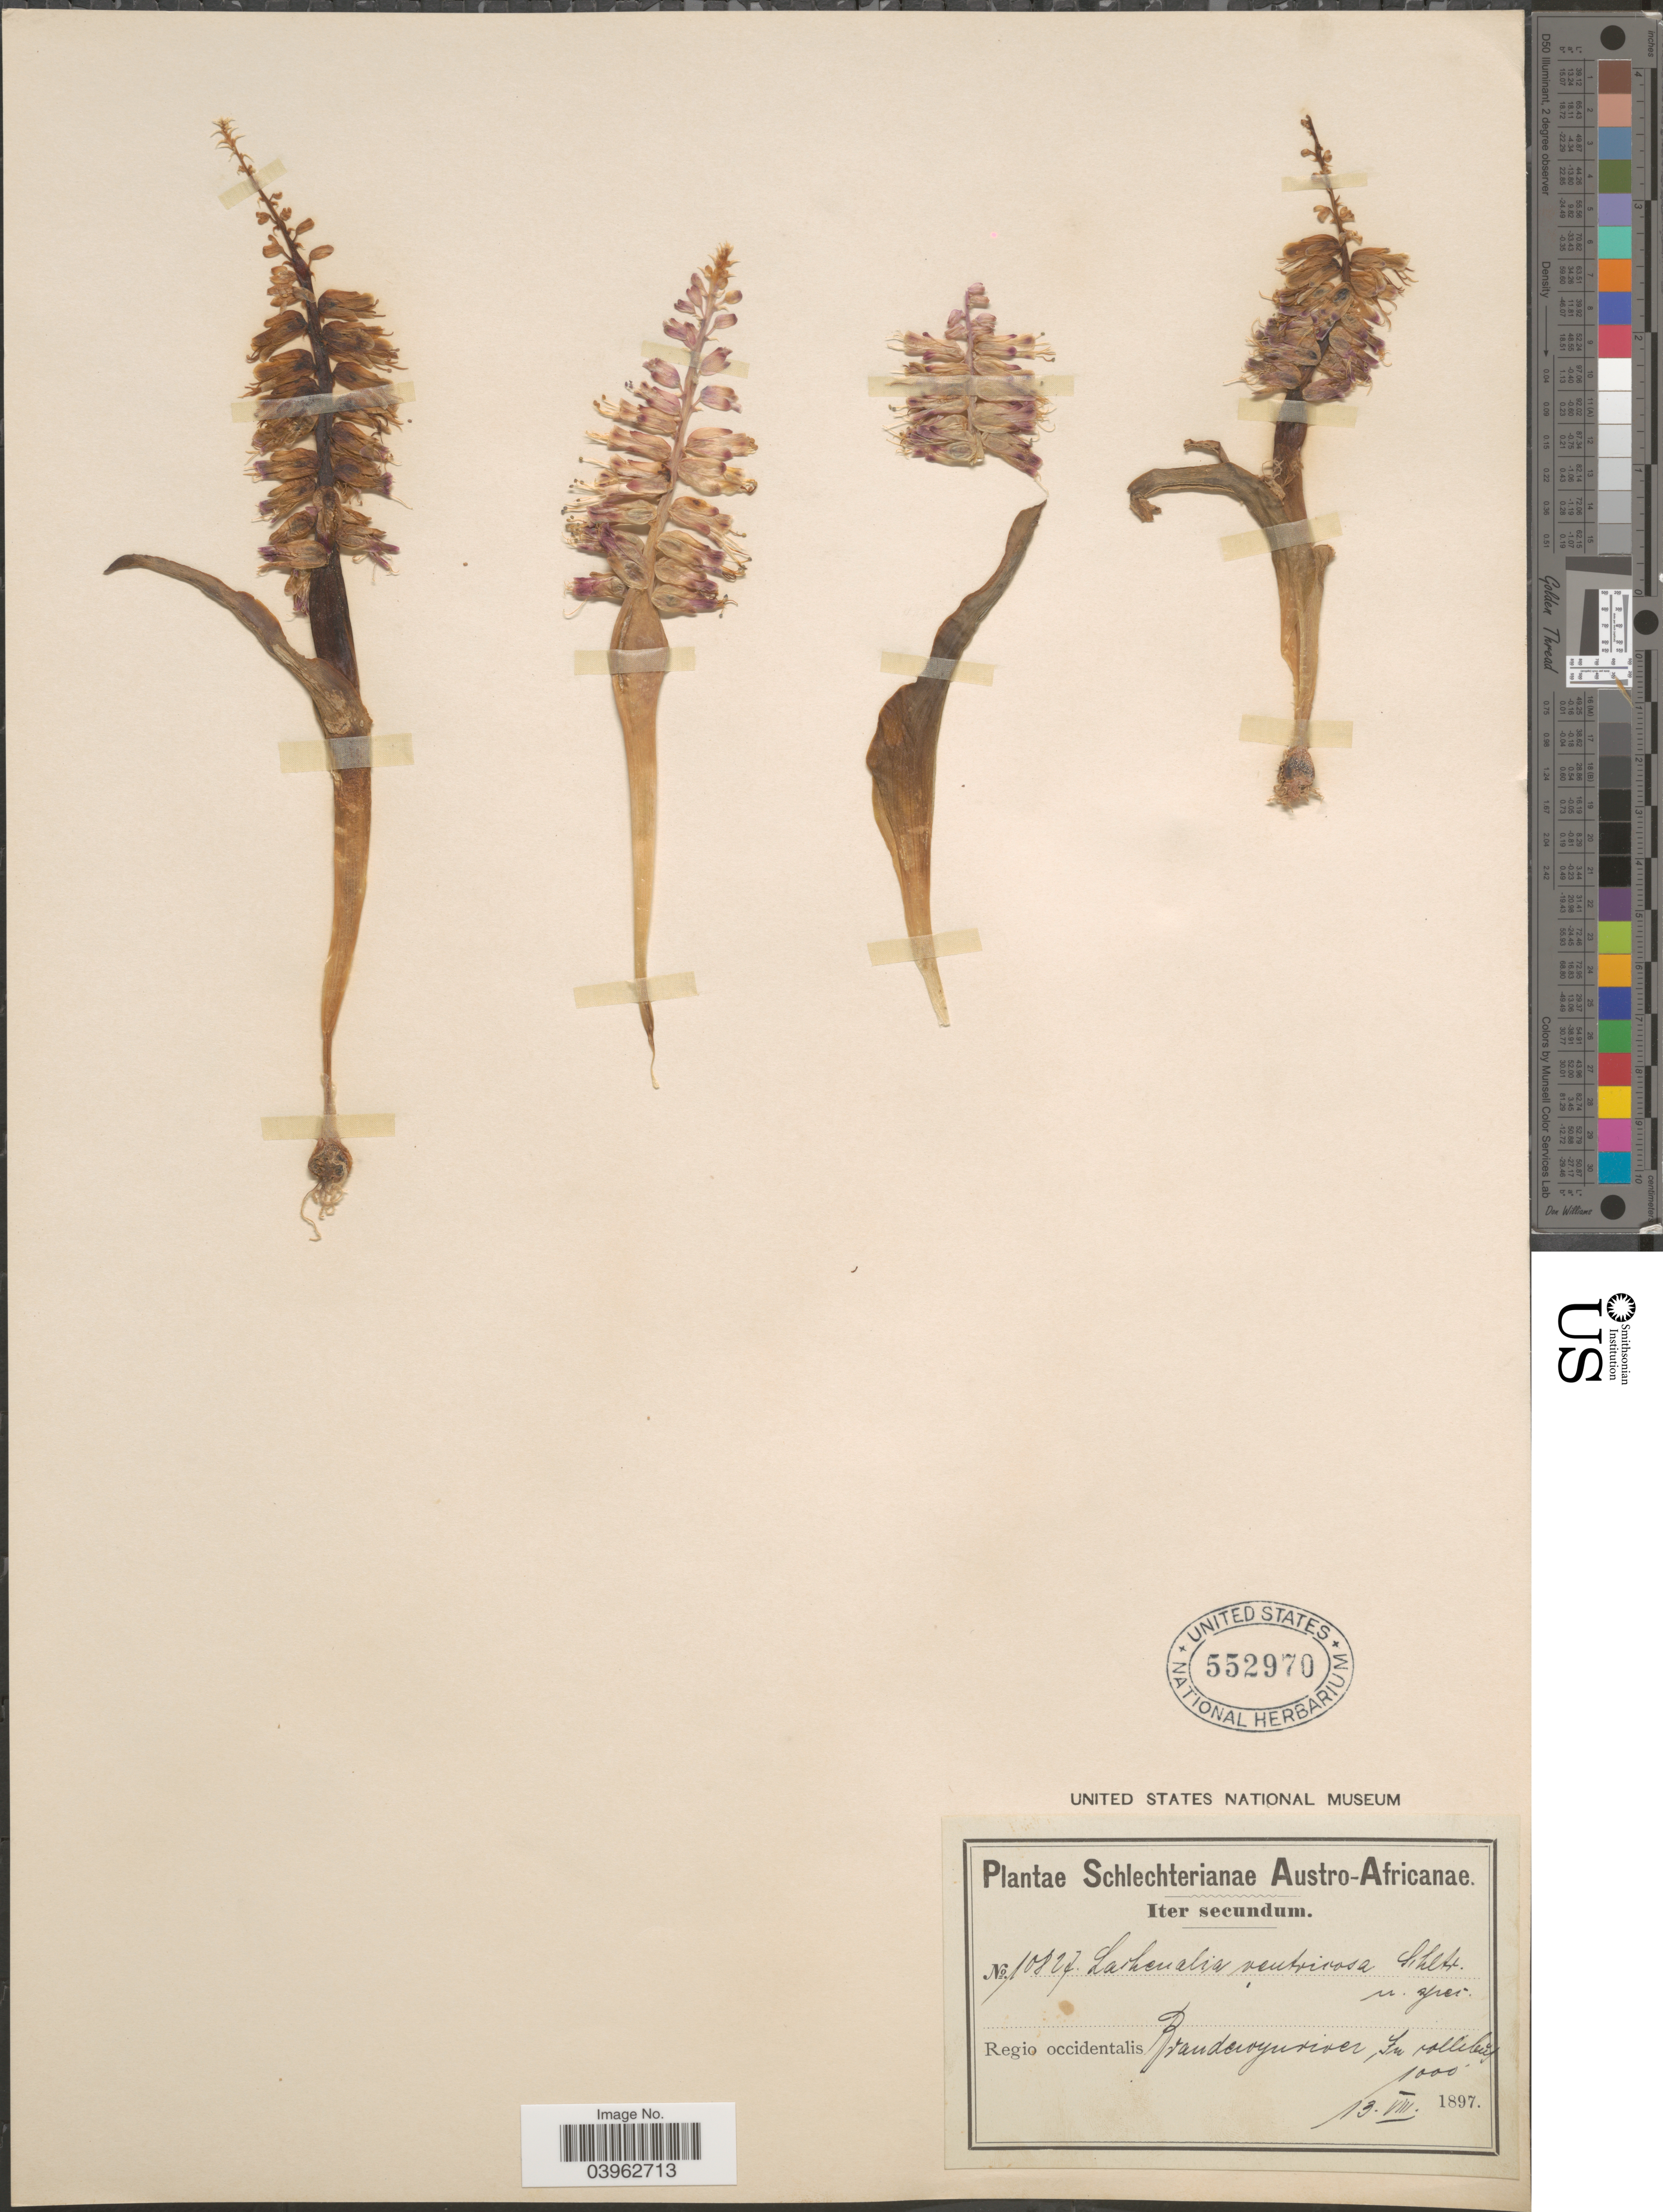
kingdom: Plantae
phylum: Tracheophyta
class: Liliopsida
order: Asparagales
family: Asparagaceae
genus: Lachenalia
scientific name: Lachenalia sp.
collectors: Schlechter, --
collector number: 10827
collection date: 1897-08-13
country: South Africa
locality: Austro-Africanae. Regio occidentalis Brandewynriver, In collibus.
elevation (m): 305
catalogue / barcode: US 552970